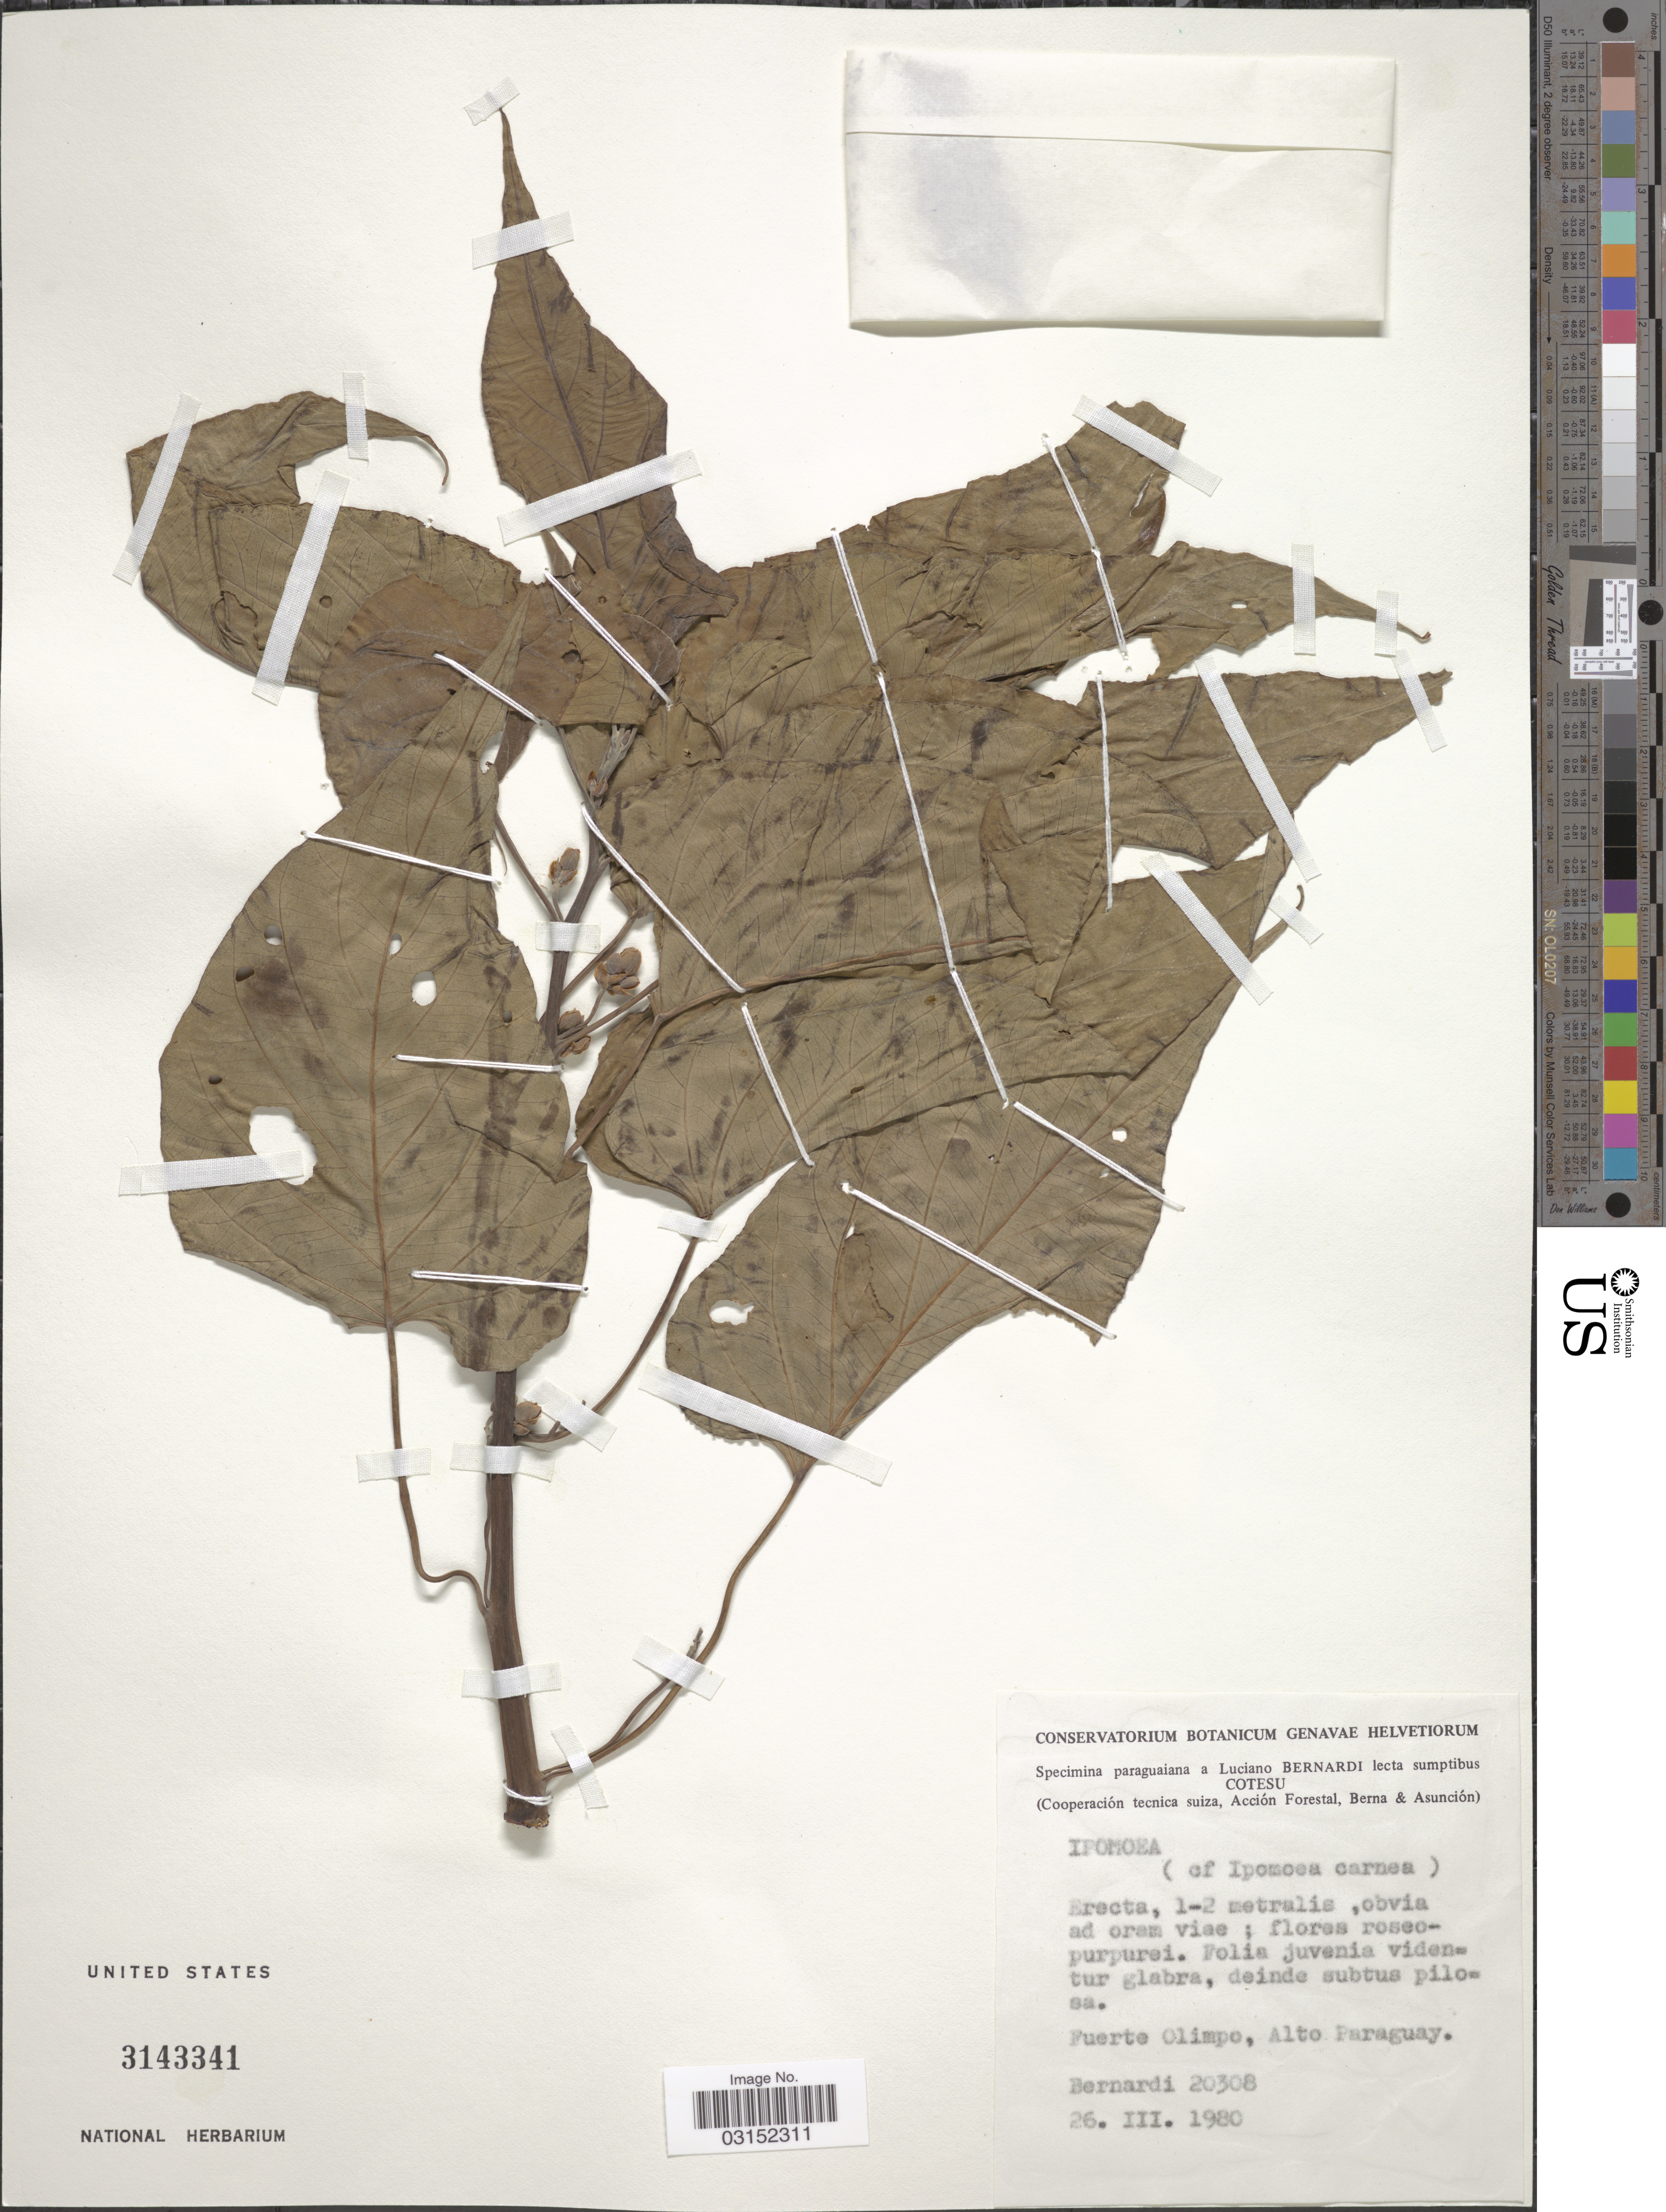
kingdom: Plantae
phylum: Tracheophyta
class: Magnoliopsida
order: Solanales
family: Convolvulaceae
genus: Ipomoea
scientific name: Ipomoea carnea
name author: Jacq.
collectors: Bernardi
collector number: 20308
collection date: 1980-03-26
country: Paraguay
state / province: Alto Paraguay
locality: Fuerte Olimpo, Alto Paraguay.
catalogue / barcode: US 3143341